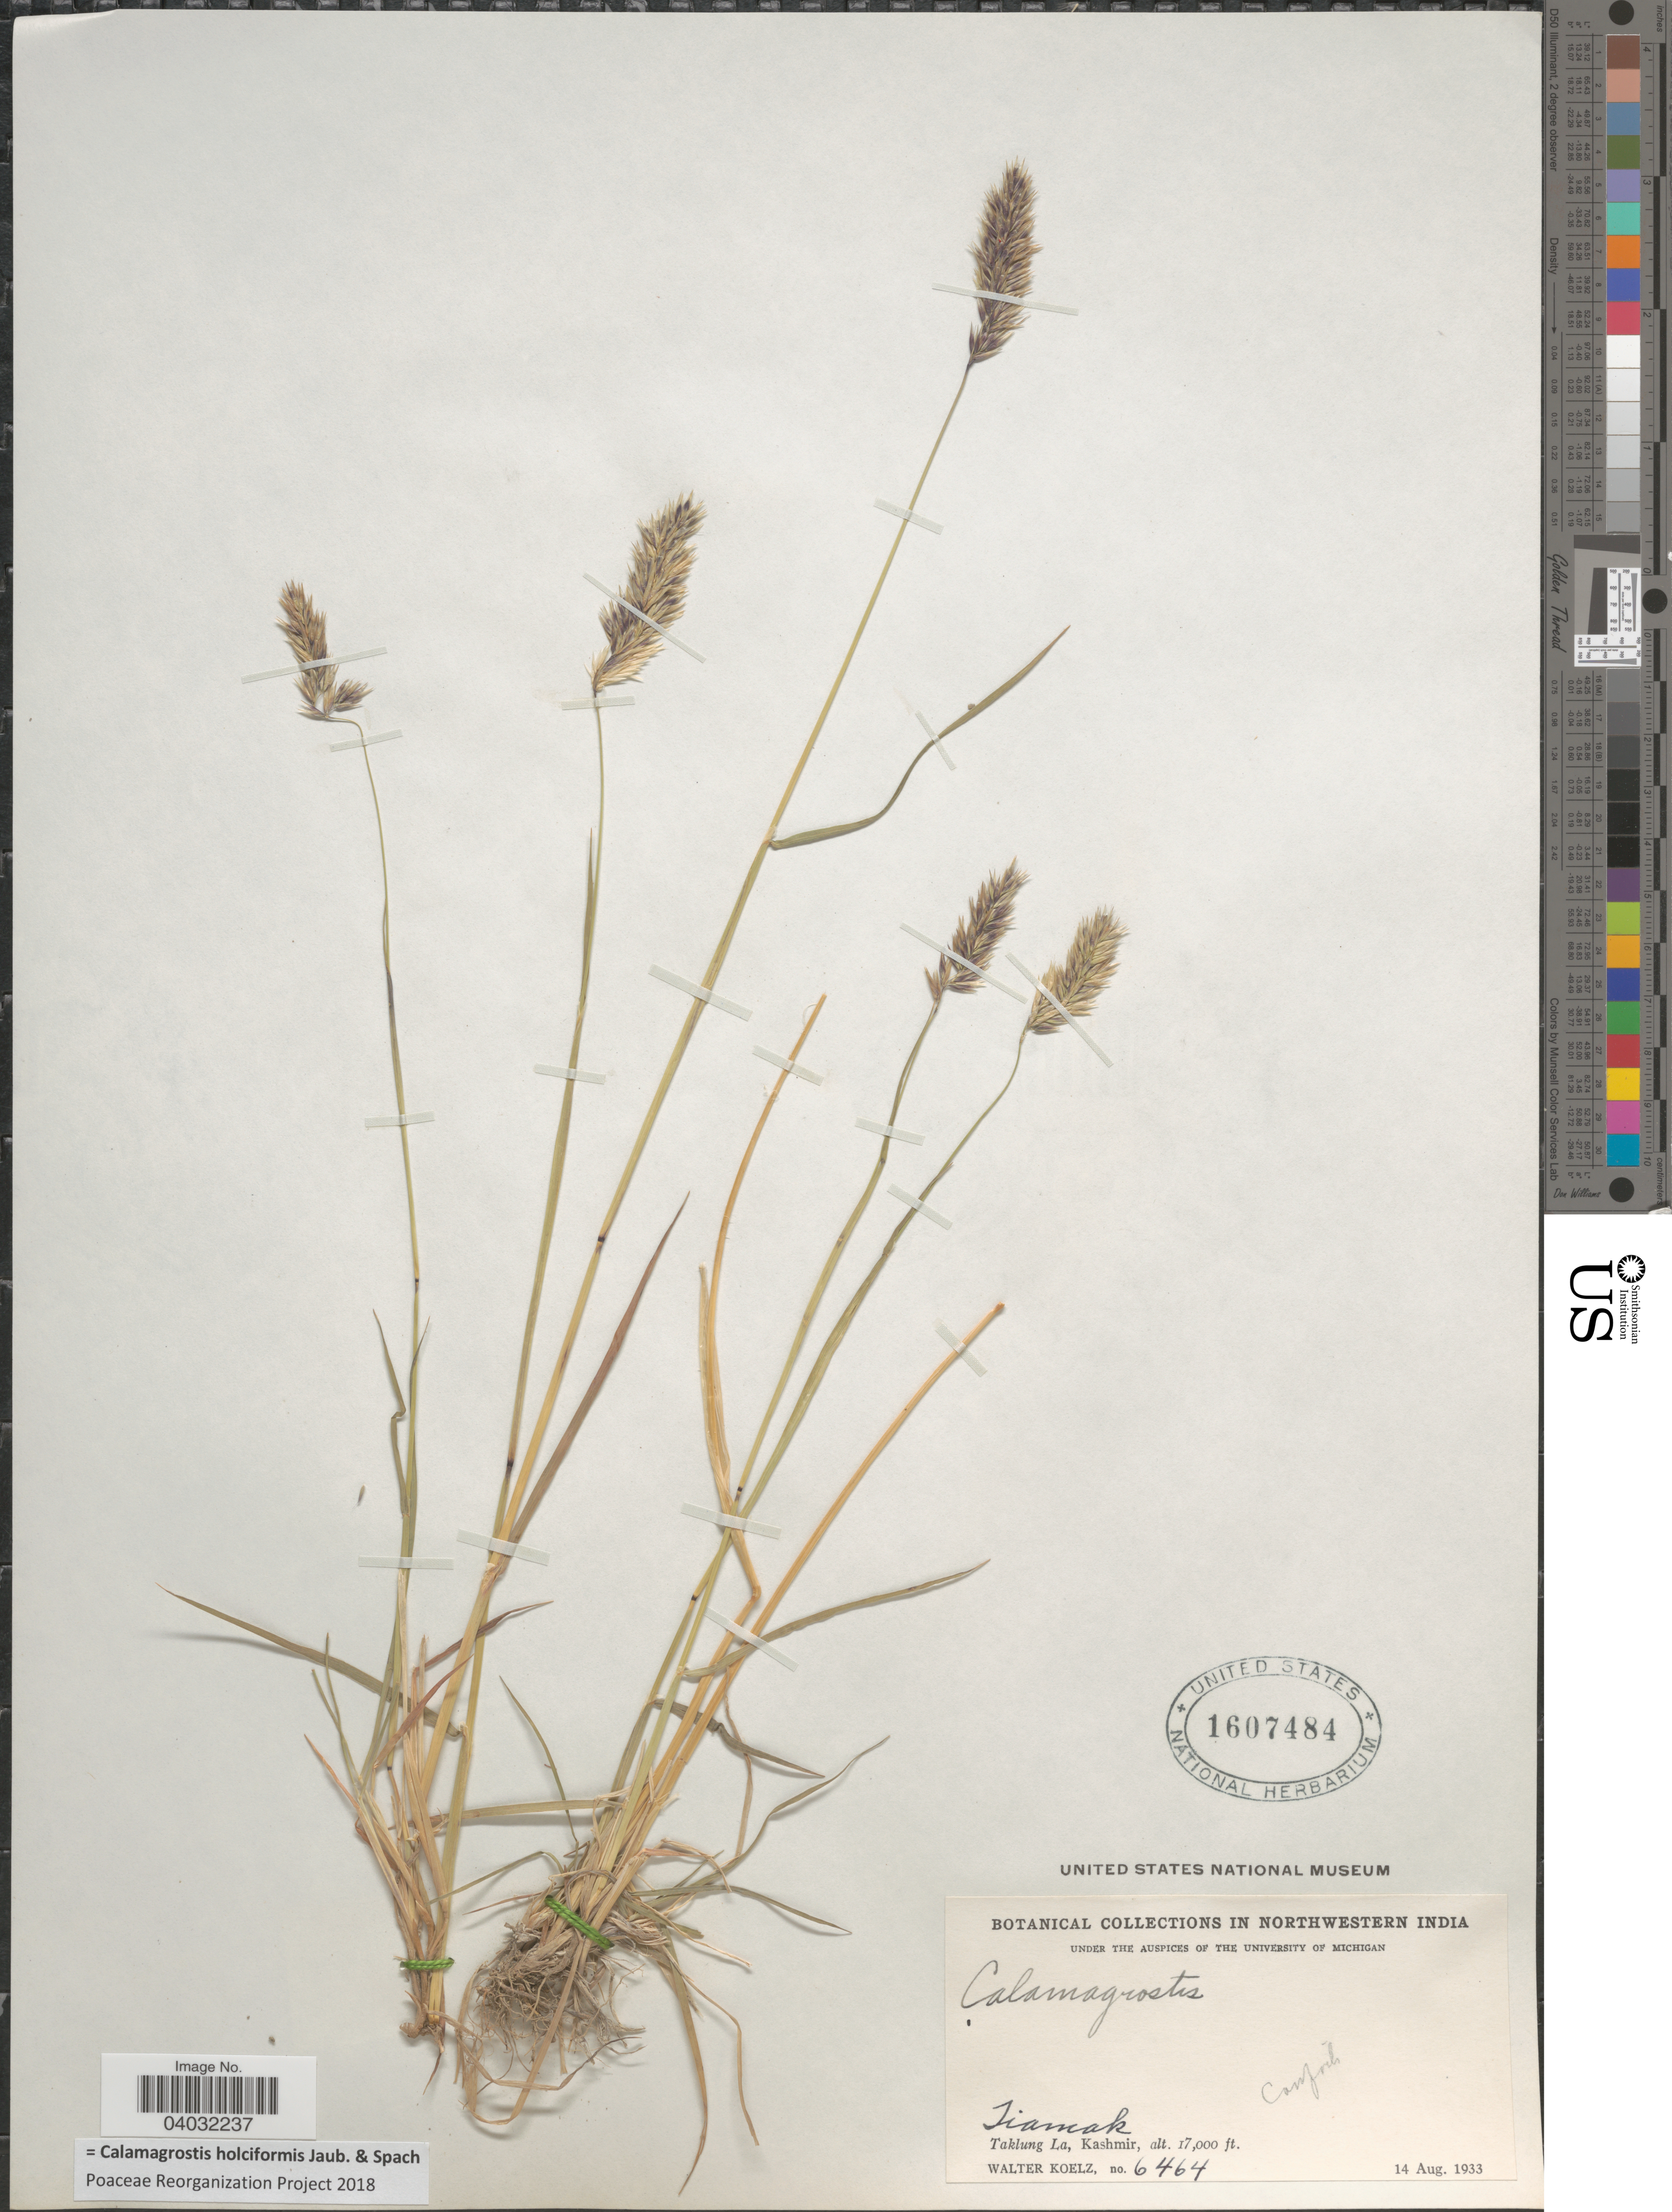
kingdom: Plantae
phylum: Tracheophyta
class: Liliopsida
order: Poales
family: Poaceae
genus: Calamagrostis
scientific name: Calamagrostis holciformis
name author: Jaub. & Spach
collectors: W. N. Koelz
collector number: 6464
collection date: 1933-08-14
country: India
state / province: Jammu and Kashmir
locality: Northwestern India. Tiamak. Taklung La, Kashmir.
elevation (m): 5182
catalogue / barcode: US 1607484